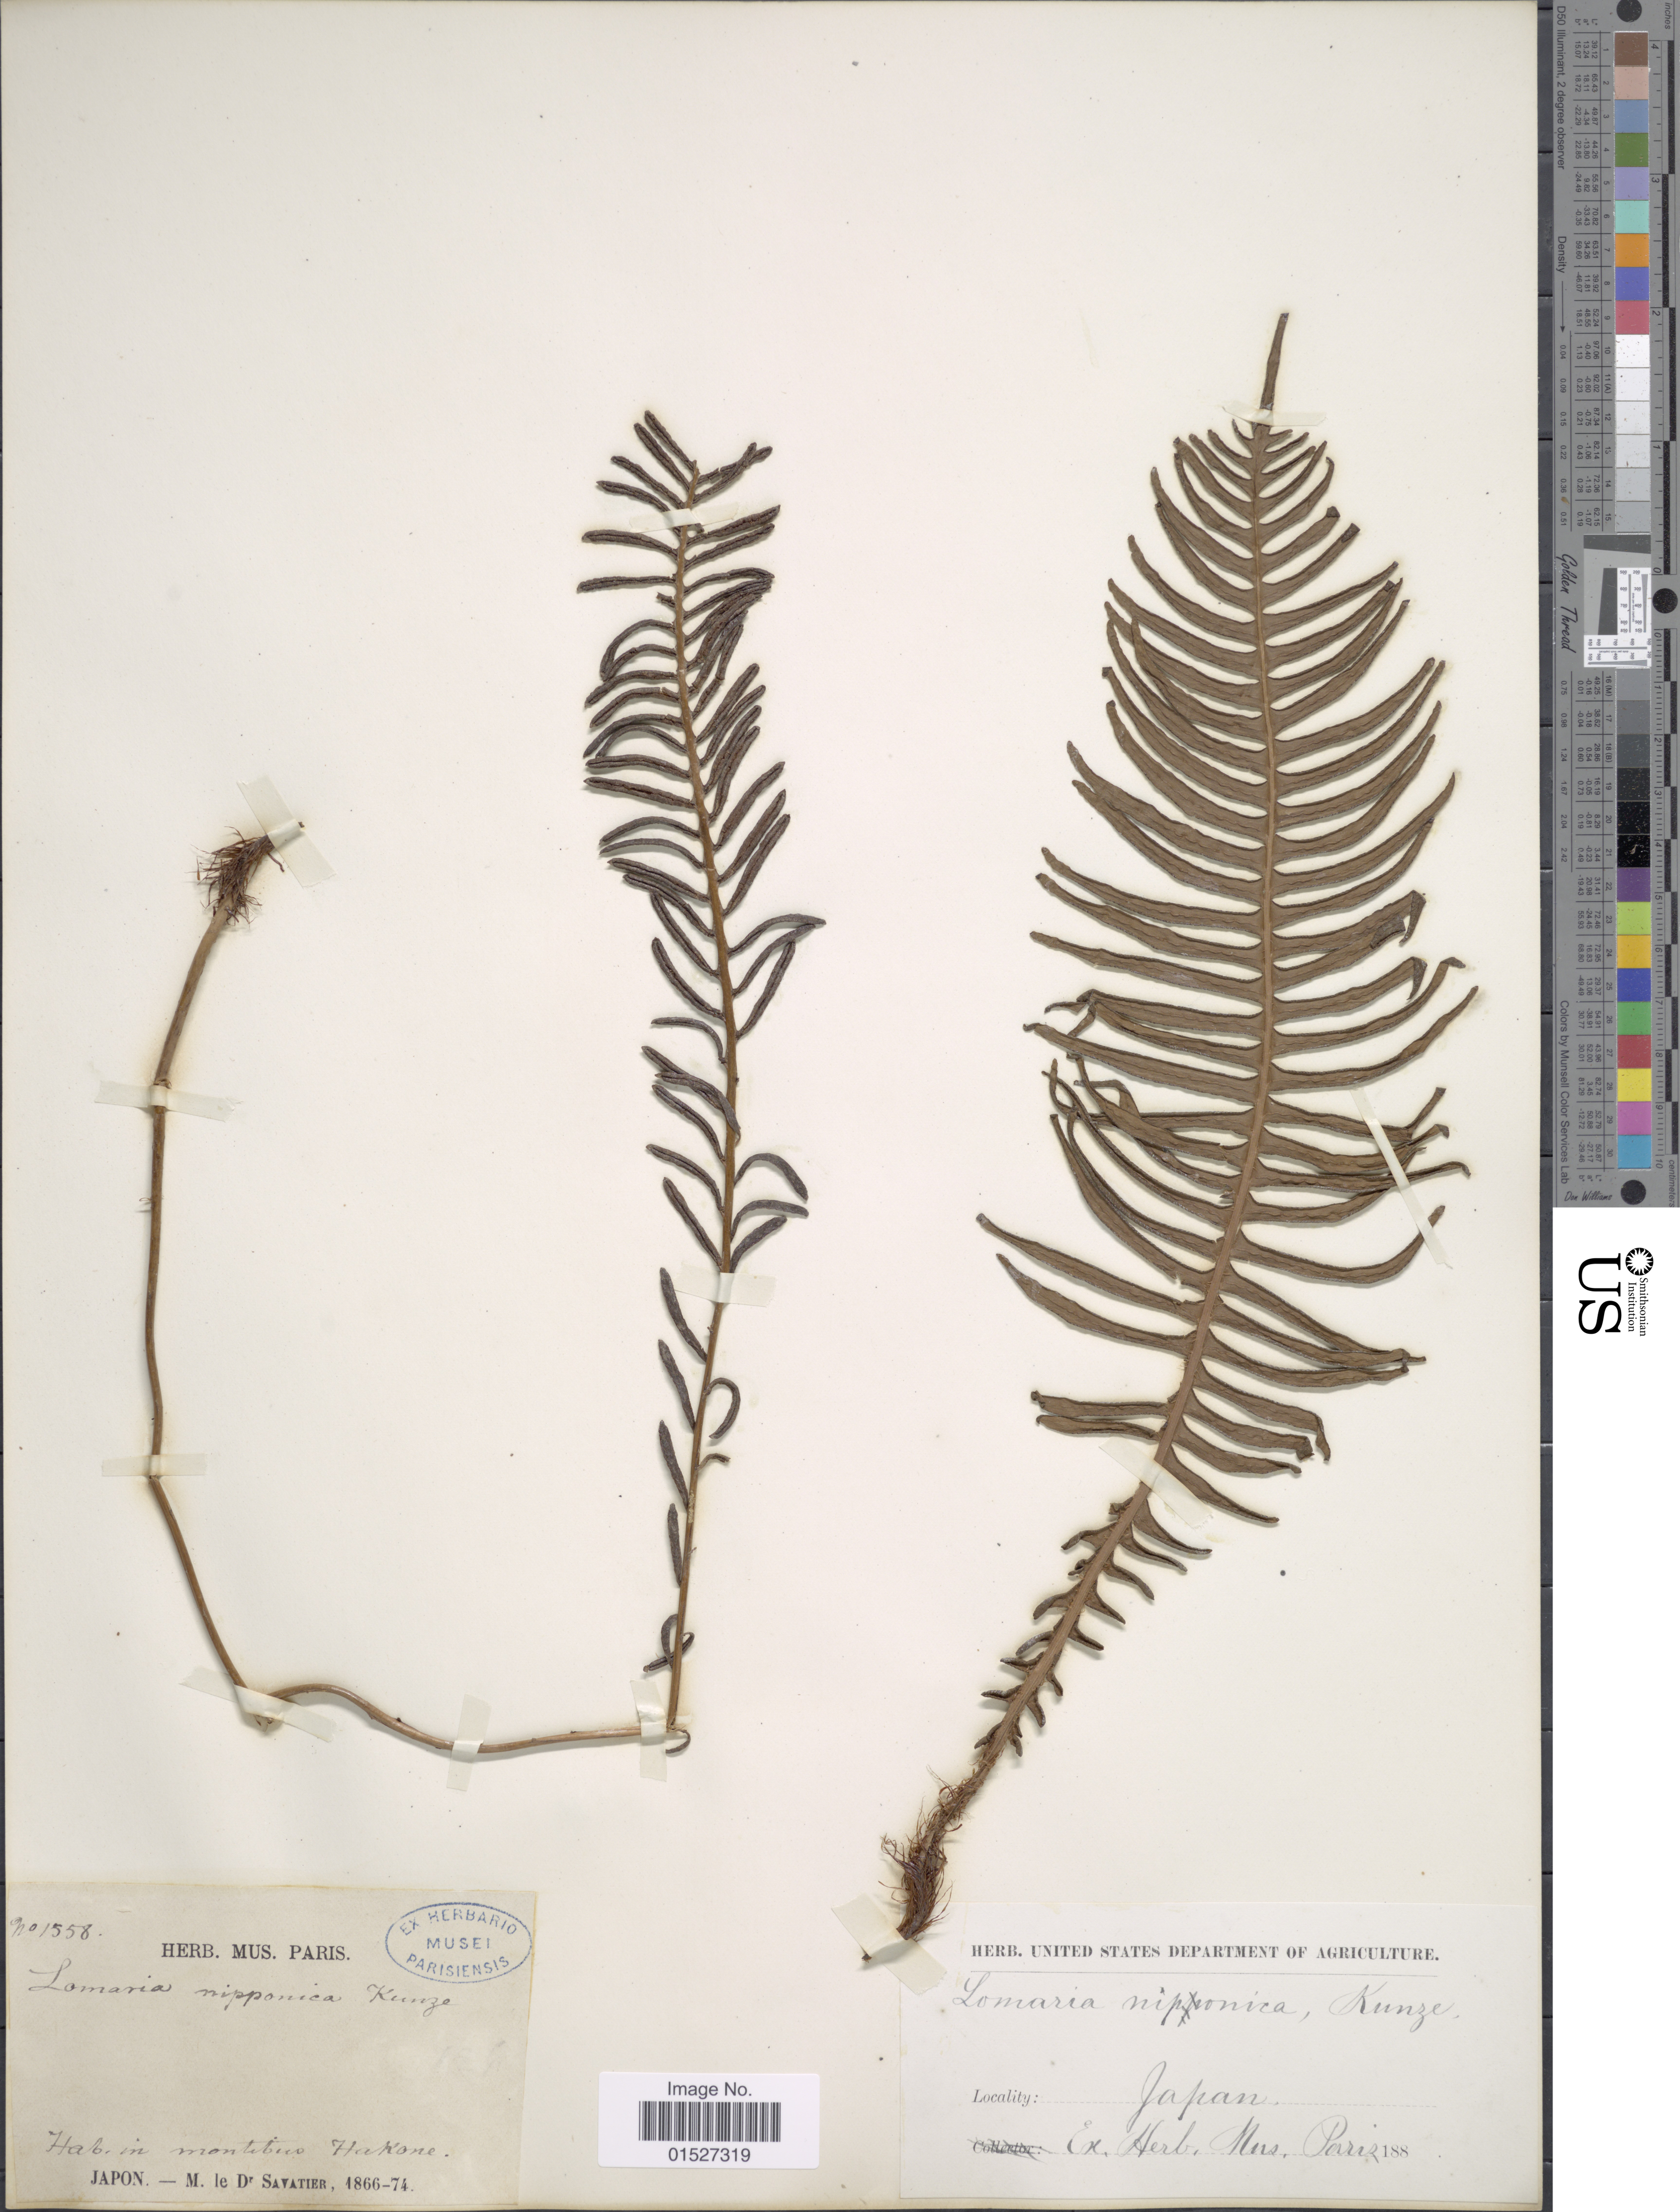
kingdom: Plantae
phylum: Tracheophyta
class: Polypodiopsida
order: Polypodiales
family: Blechnaceae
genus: Blechnum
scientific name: Blechnum nipponicum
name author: (Kunze) Makino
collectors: M. Savatier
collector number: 1558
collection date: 1866/1874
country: Japan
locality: Hab. in montibus Hakone. Japon.